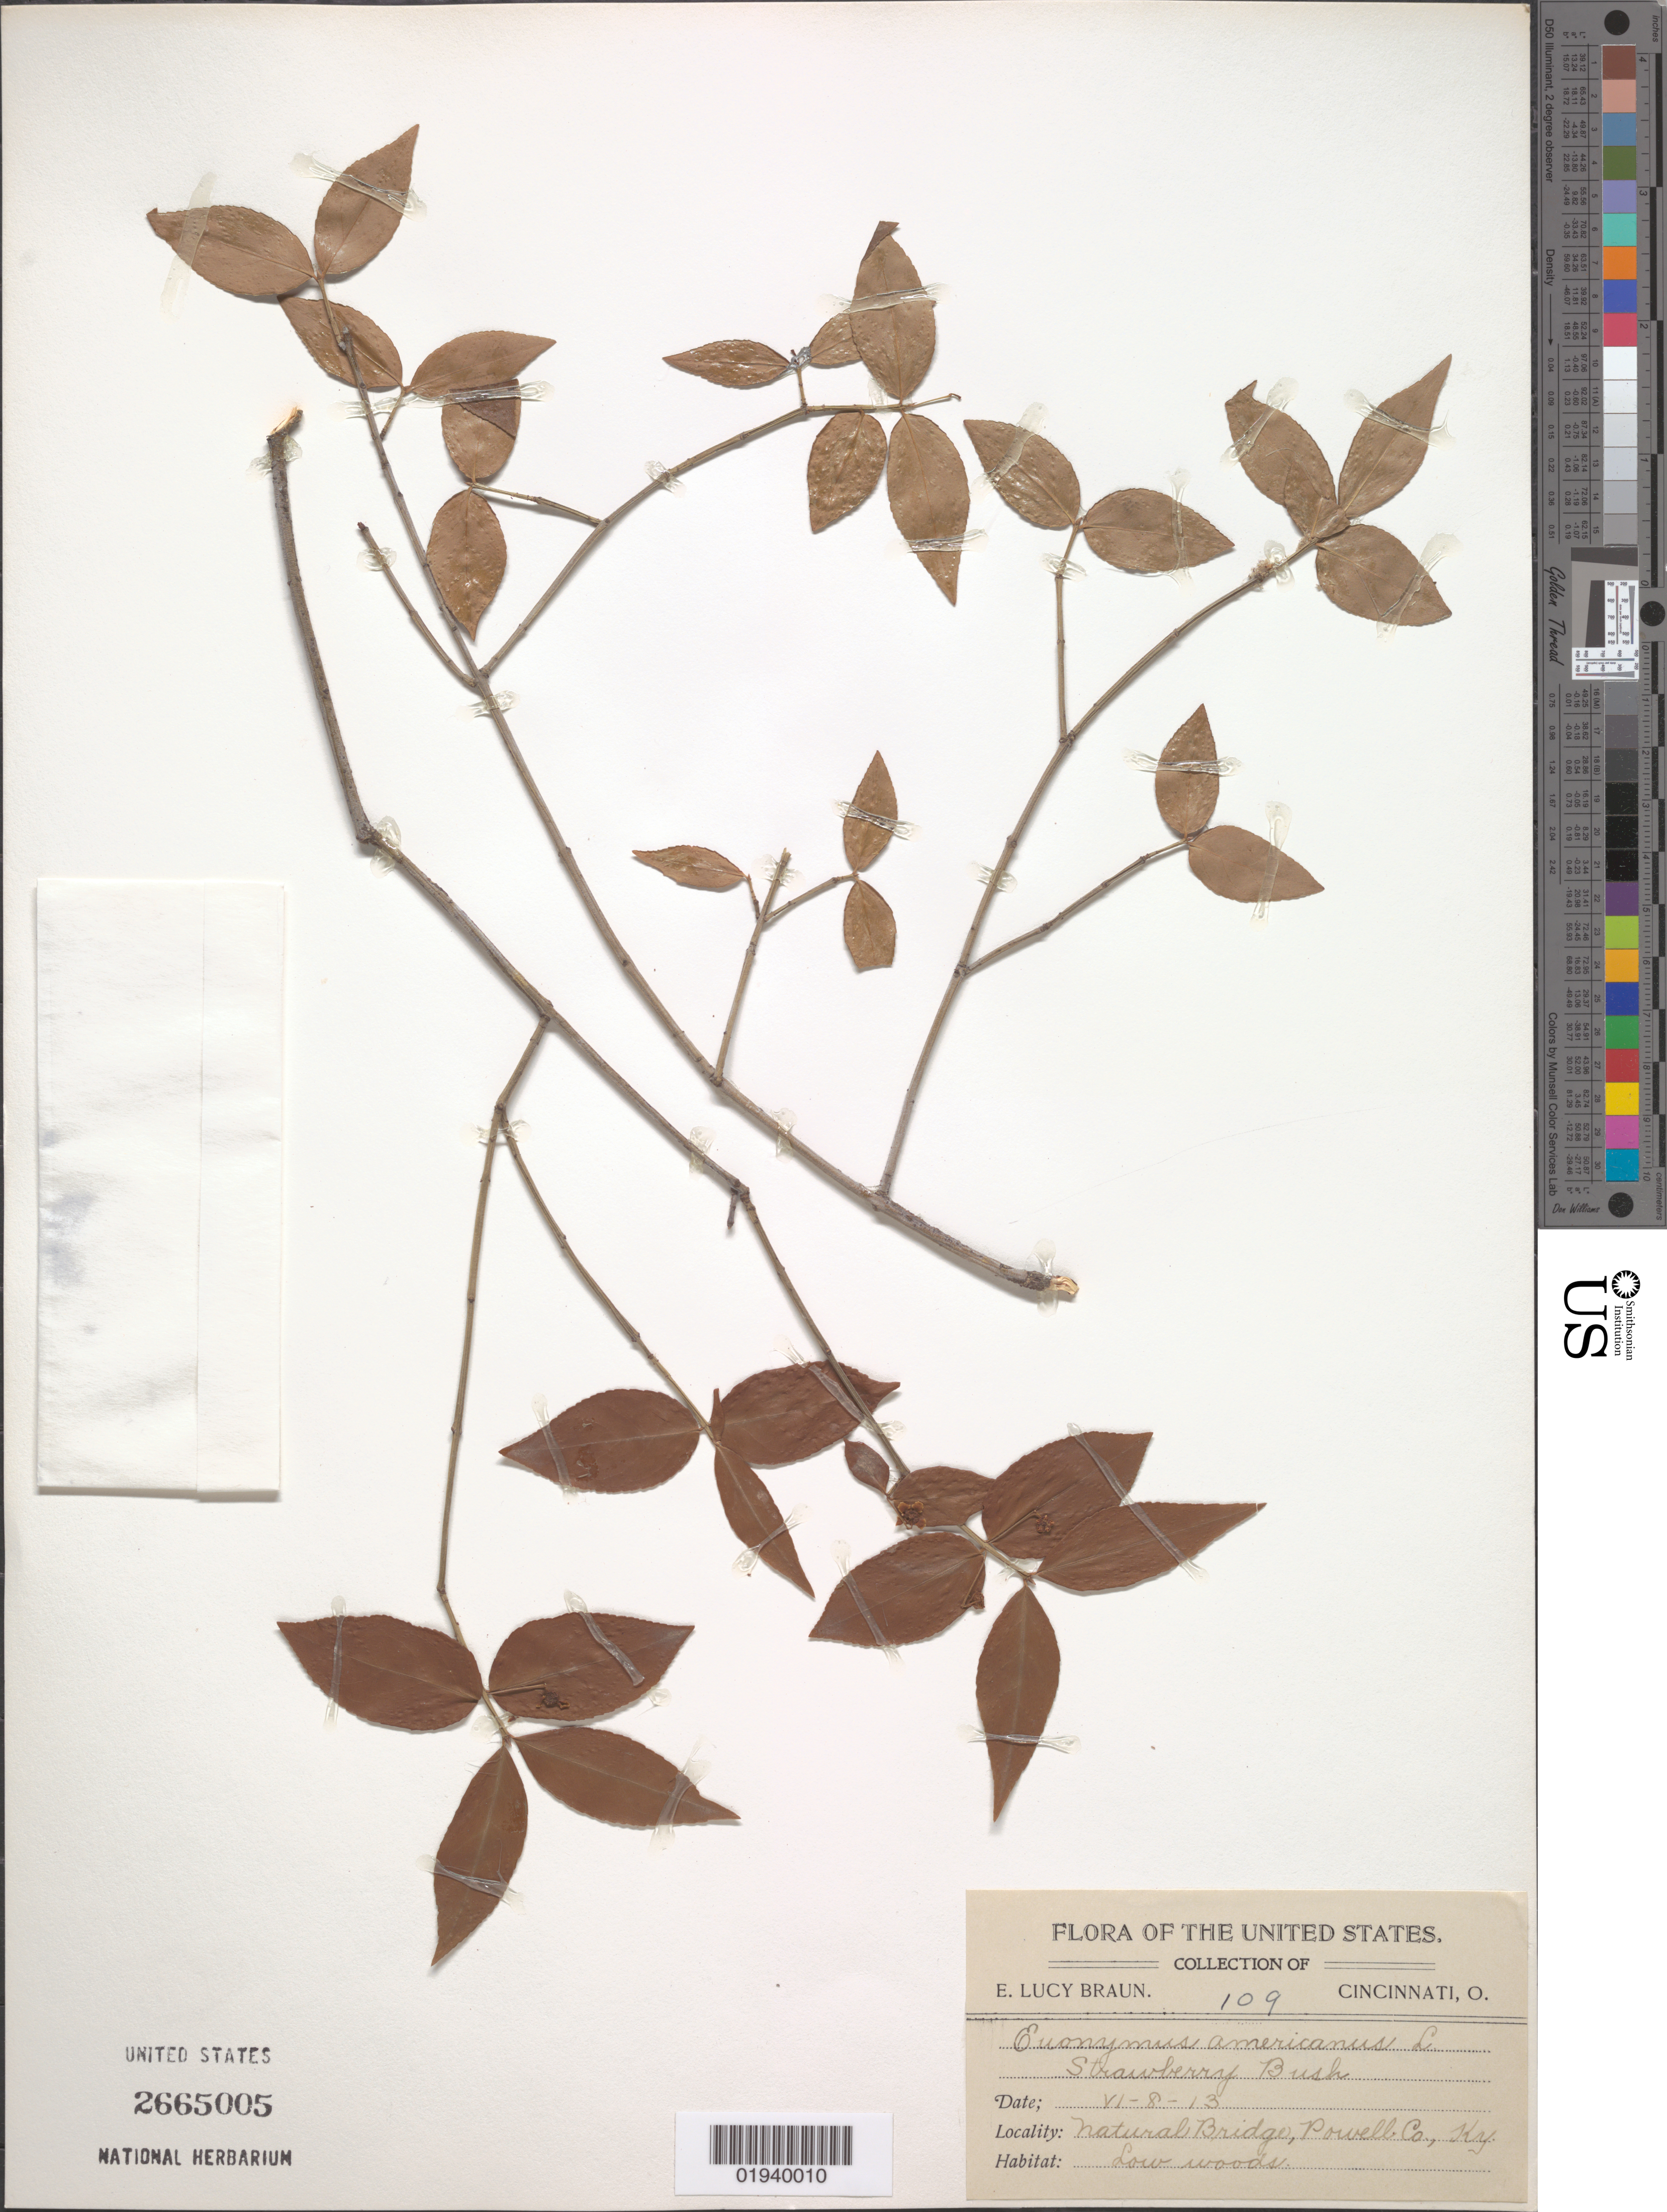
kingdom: Plantae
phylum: Tracheophyta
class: Magnoliopsida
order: Celastrales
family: Celastraceae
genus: Euonymus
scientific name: Euonymus americanus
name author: L.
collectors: E. L. Braun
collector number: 109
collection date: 1913-06-08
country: United States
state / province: Kentucky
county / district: Powell County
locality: Natural Bridge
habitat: Low woods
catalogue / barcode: US 2665005